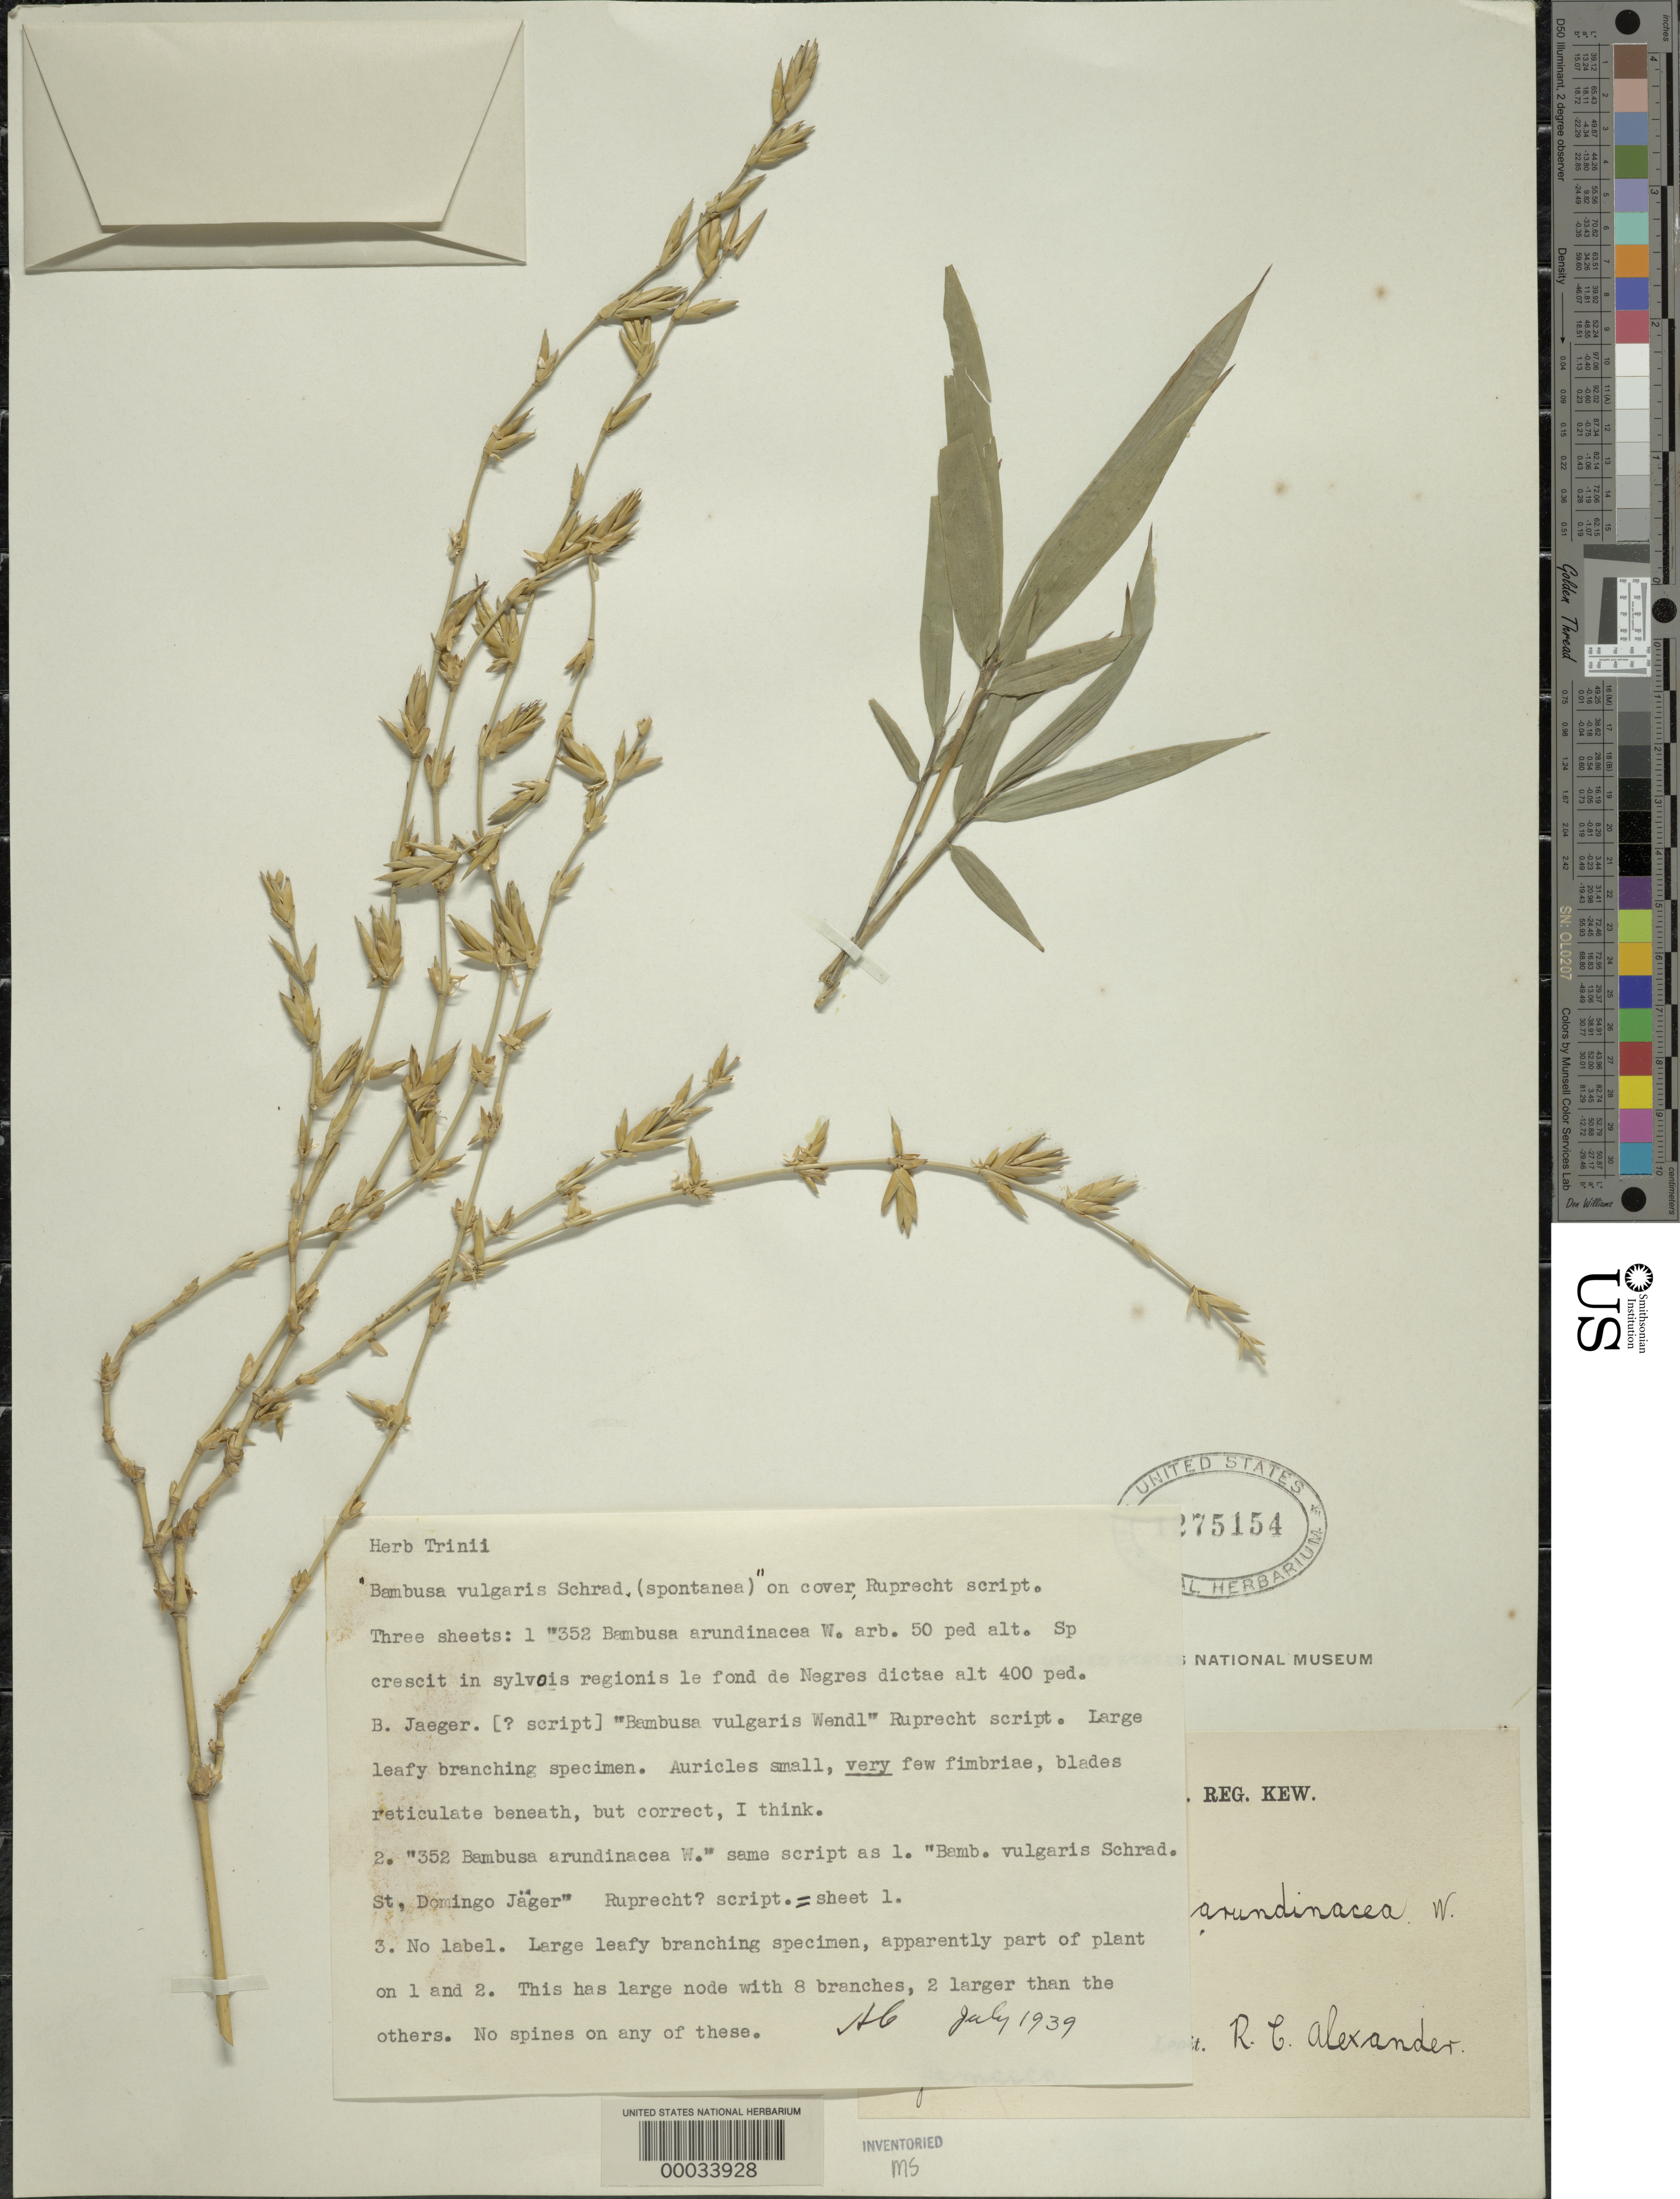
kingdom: Plantae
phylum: Tracheophyta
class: Liliopsida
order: Poales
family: Poaceae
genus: Bambusa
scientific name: Bambusa vulgaris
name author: Schrad. ex J.C. Wendl.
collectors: R. C. Alexander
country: Jamaica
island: Greater Antilles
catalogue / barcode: US 1275154